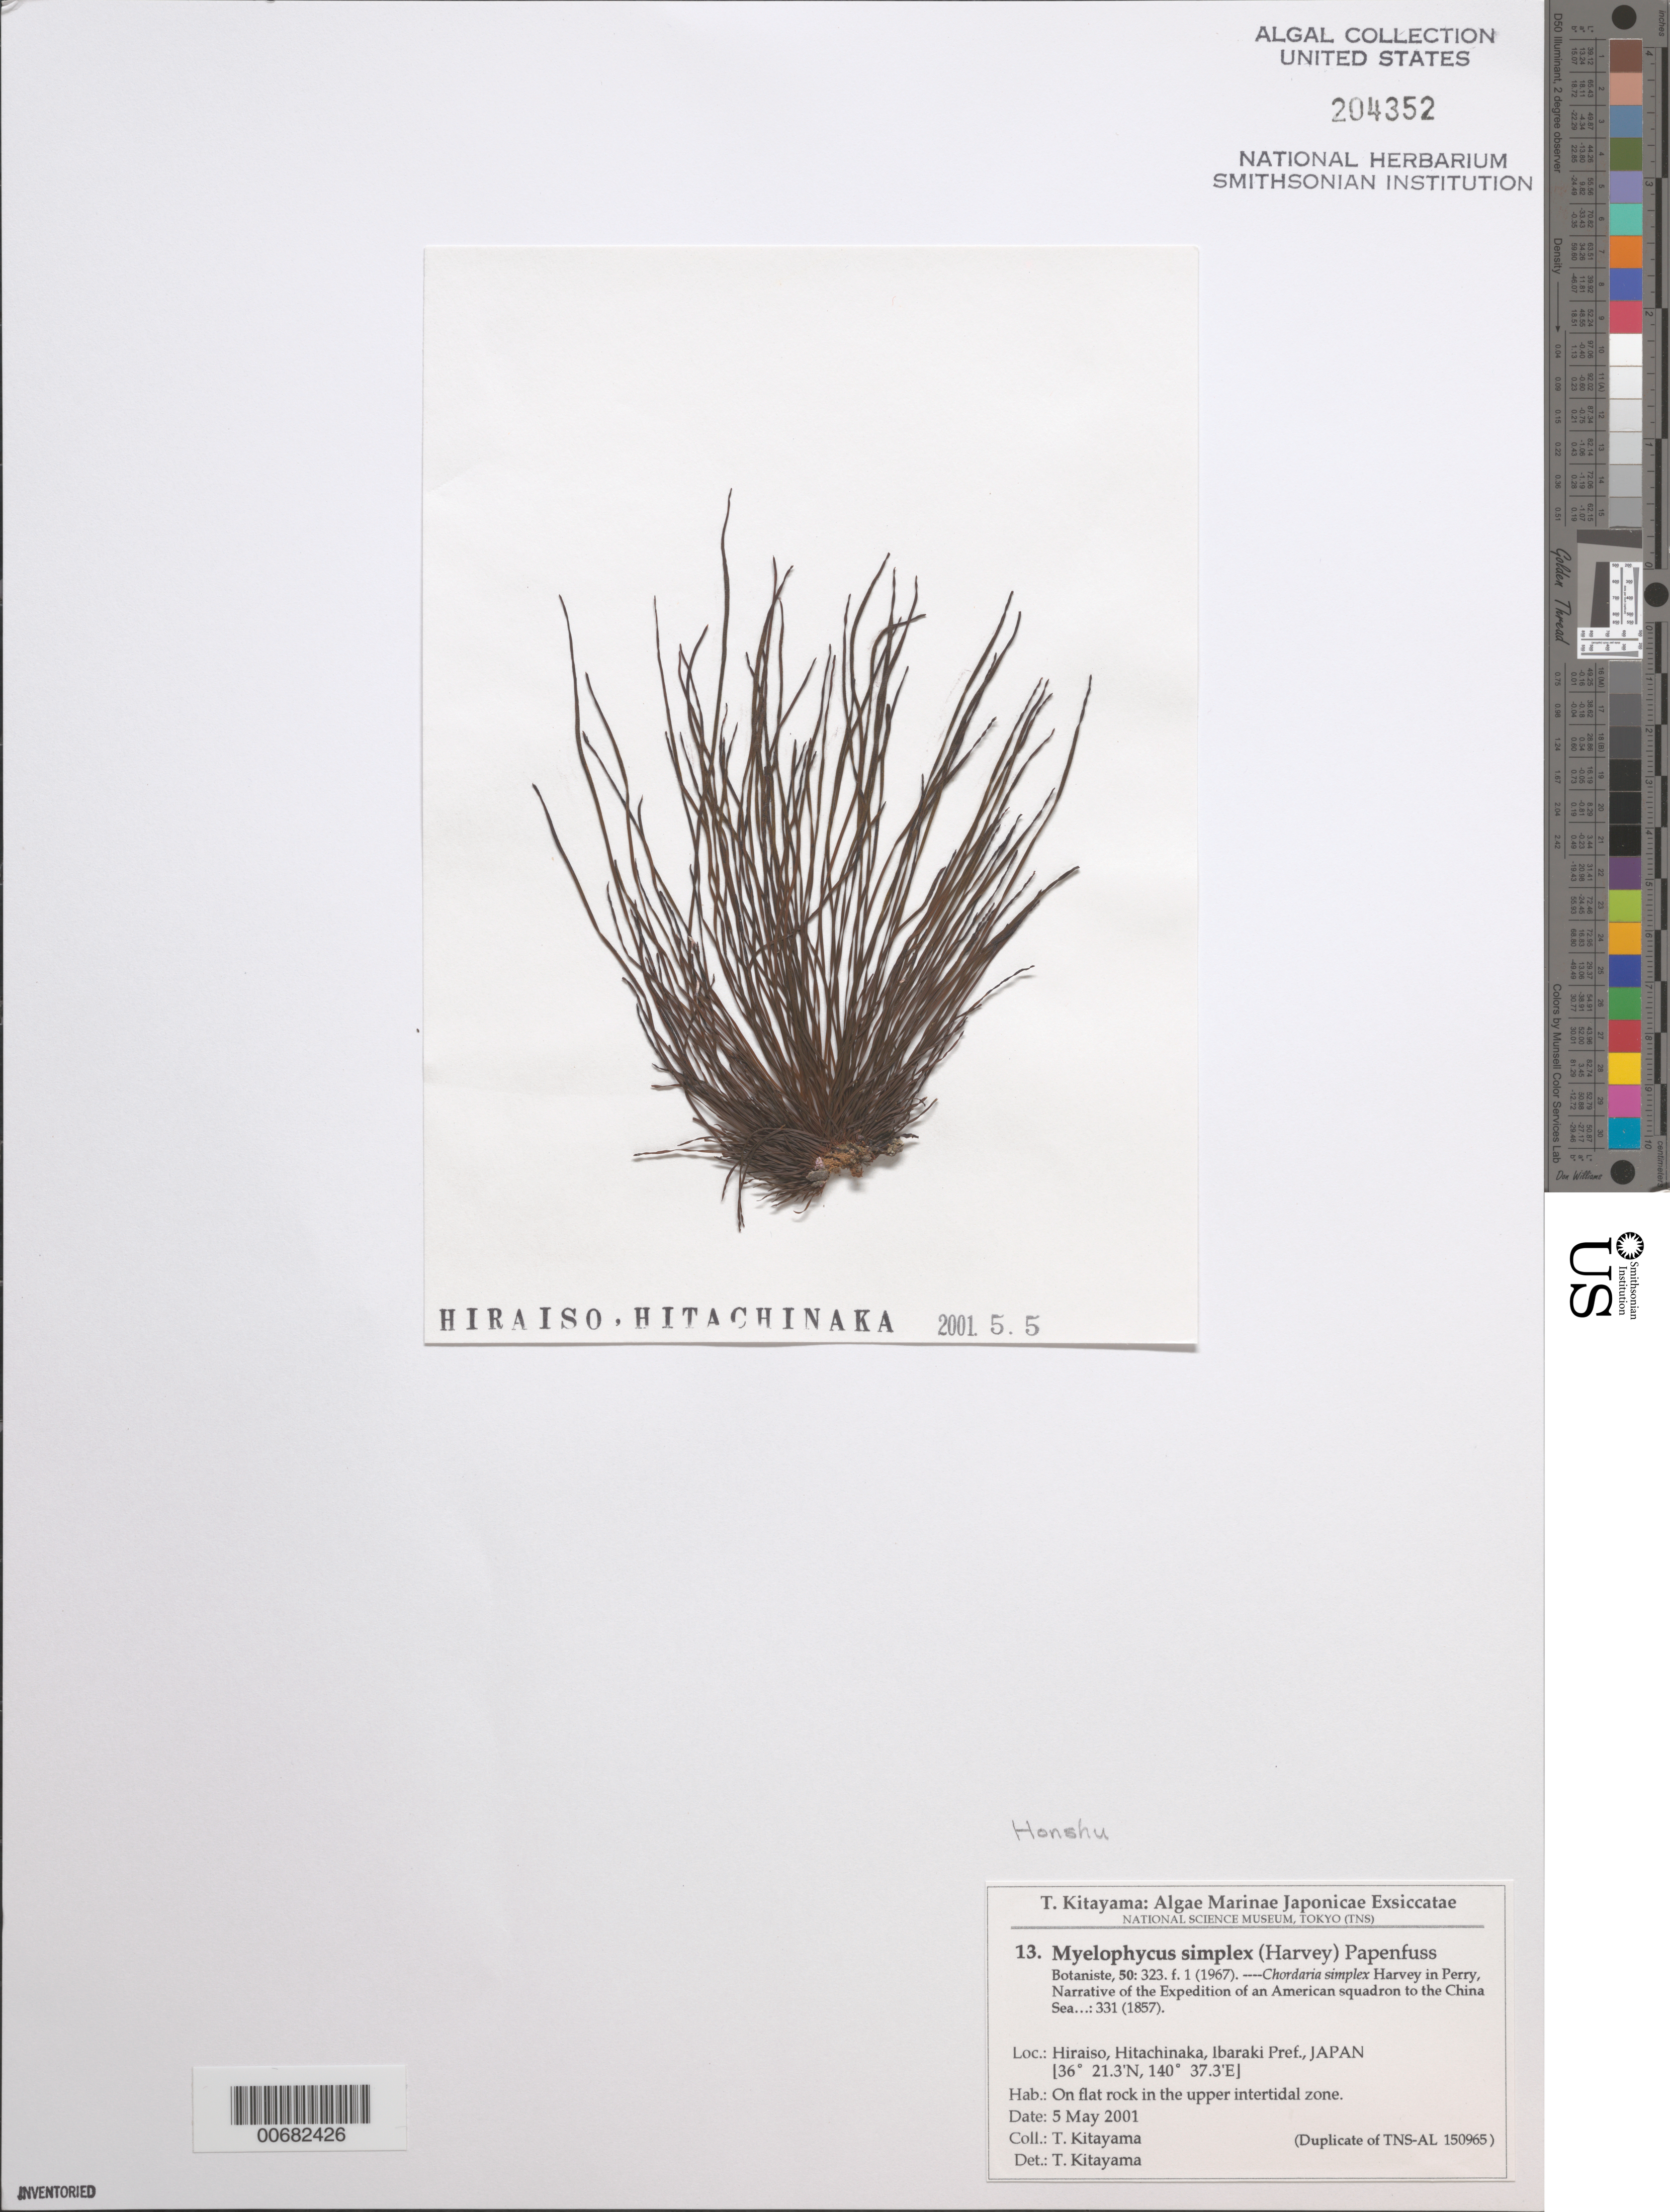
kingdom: Chromista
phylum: Ochrophyta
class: Phaeophyceae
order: Dictyosiphonales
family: Punctariaceae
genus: Myelophycus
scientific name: Myelophycus simplex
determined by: Kitayama, T.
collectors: T. Kitayama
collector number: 13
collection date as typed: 05 May 2001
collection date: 2001-05-05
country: Japan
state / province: Ibaraki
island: Honshu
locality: Hiraiso, Hitachinaka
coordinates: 36 21.3' N, 140 37.3' E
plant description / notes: Kitayama, T., Algae Marinae Japonicae Exsiccatae, Fasc. I (Nos. 1-25)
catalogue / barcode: US 204352